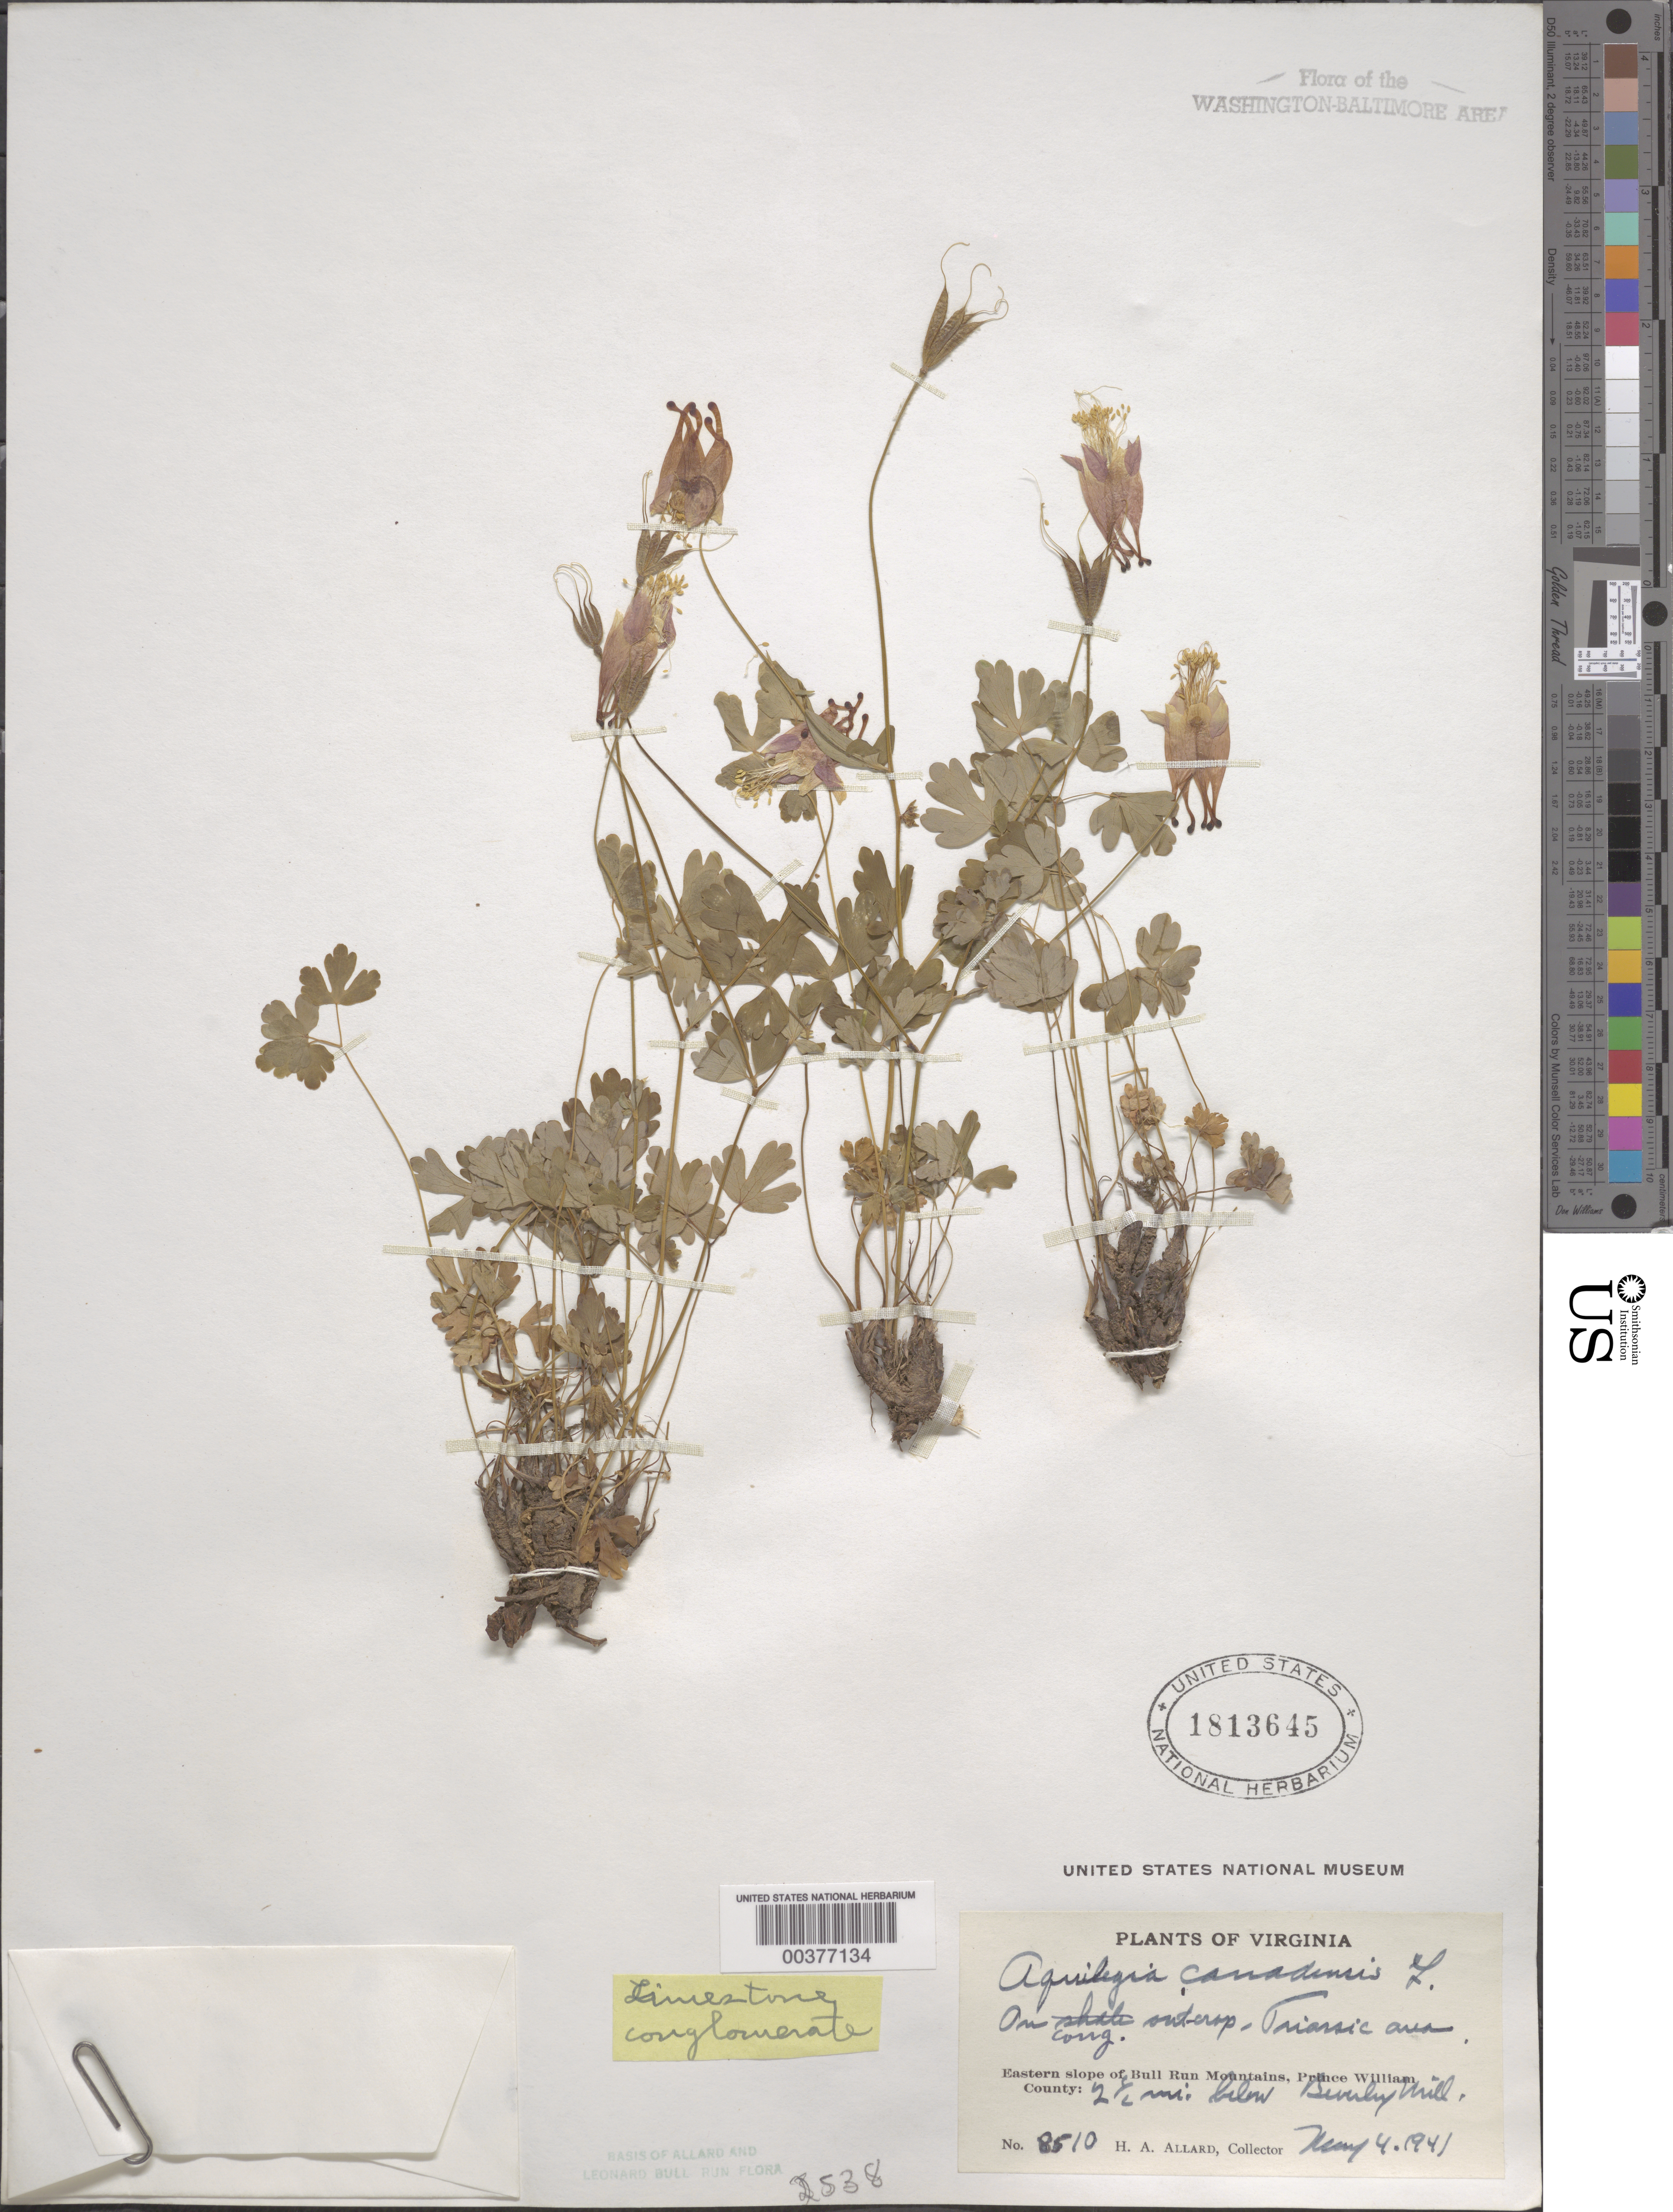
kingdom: Plantae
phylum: Tracheophyta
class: Magnoliopsida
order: Ranunculales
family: Ranunculaceae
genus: Aquilegia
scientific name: Aquilegia canadensis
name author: L.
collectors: H. A. Allard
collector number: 8510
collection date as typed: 04 May 1941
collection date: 1941-05-04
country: United States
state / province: Virginia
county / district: Prince William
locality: Bull Run Mountains, below Beverly Mill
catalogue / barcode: US 1813645